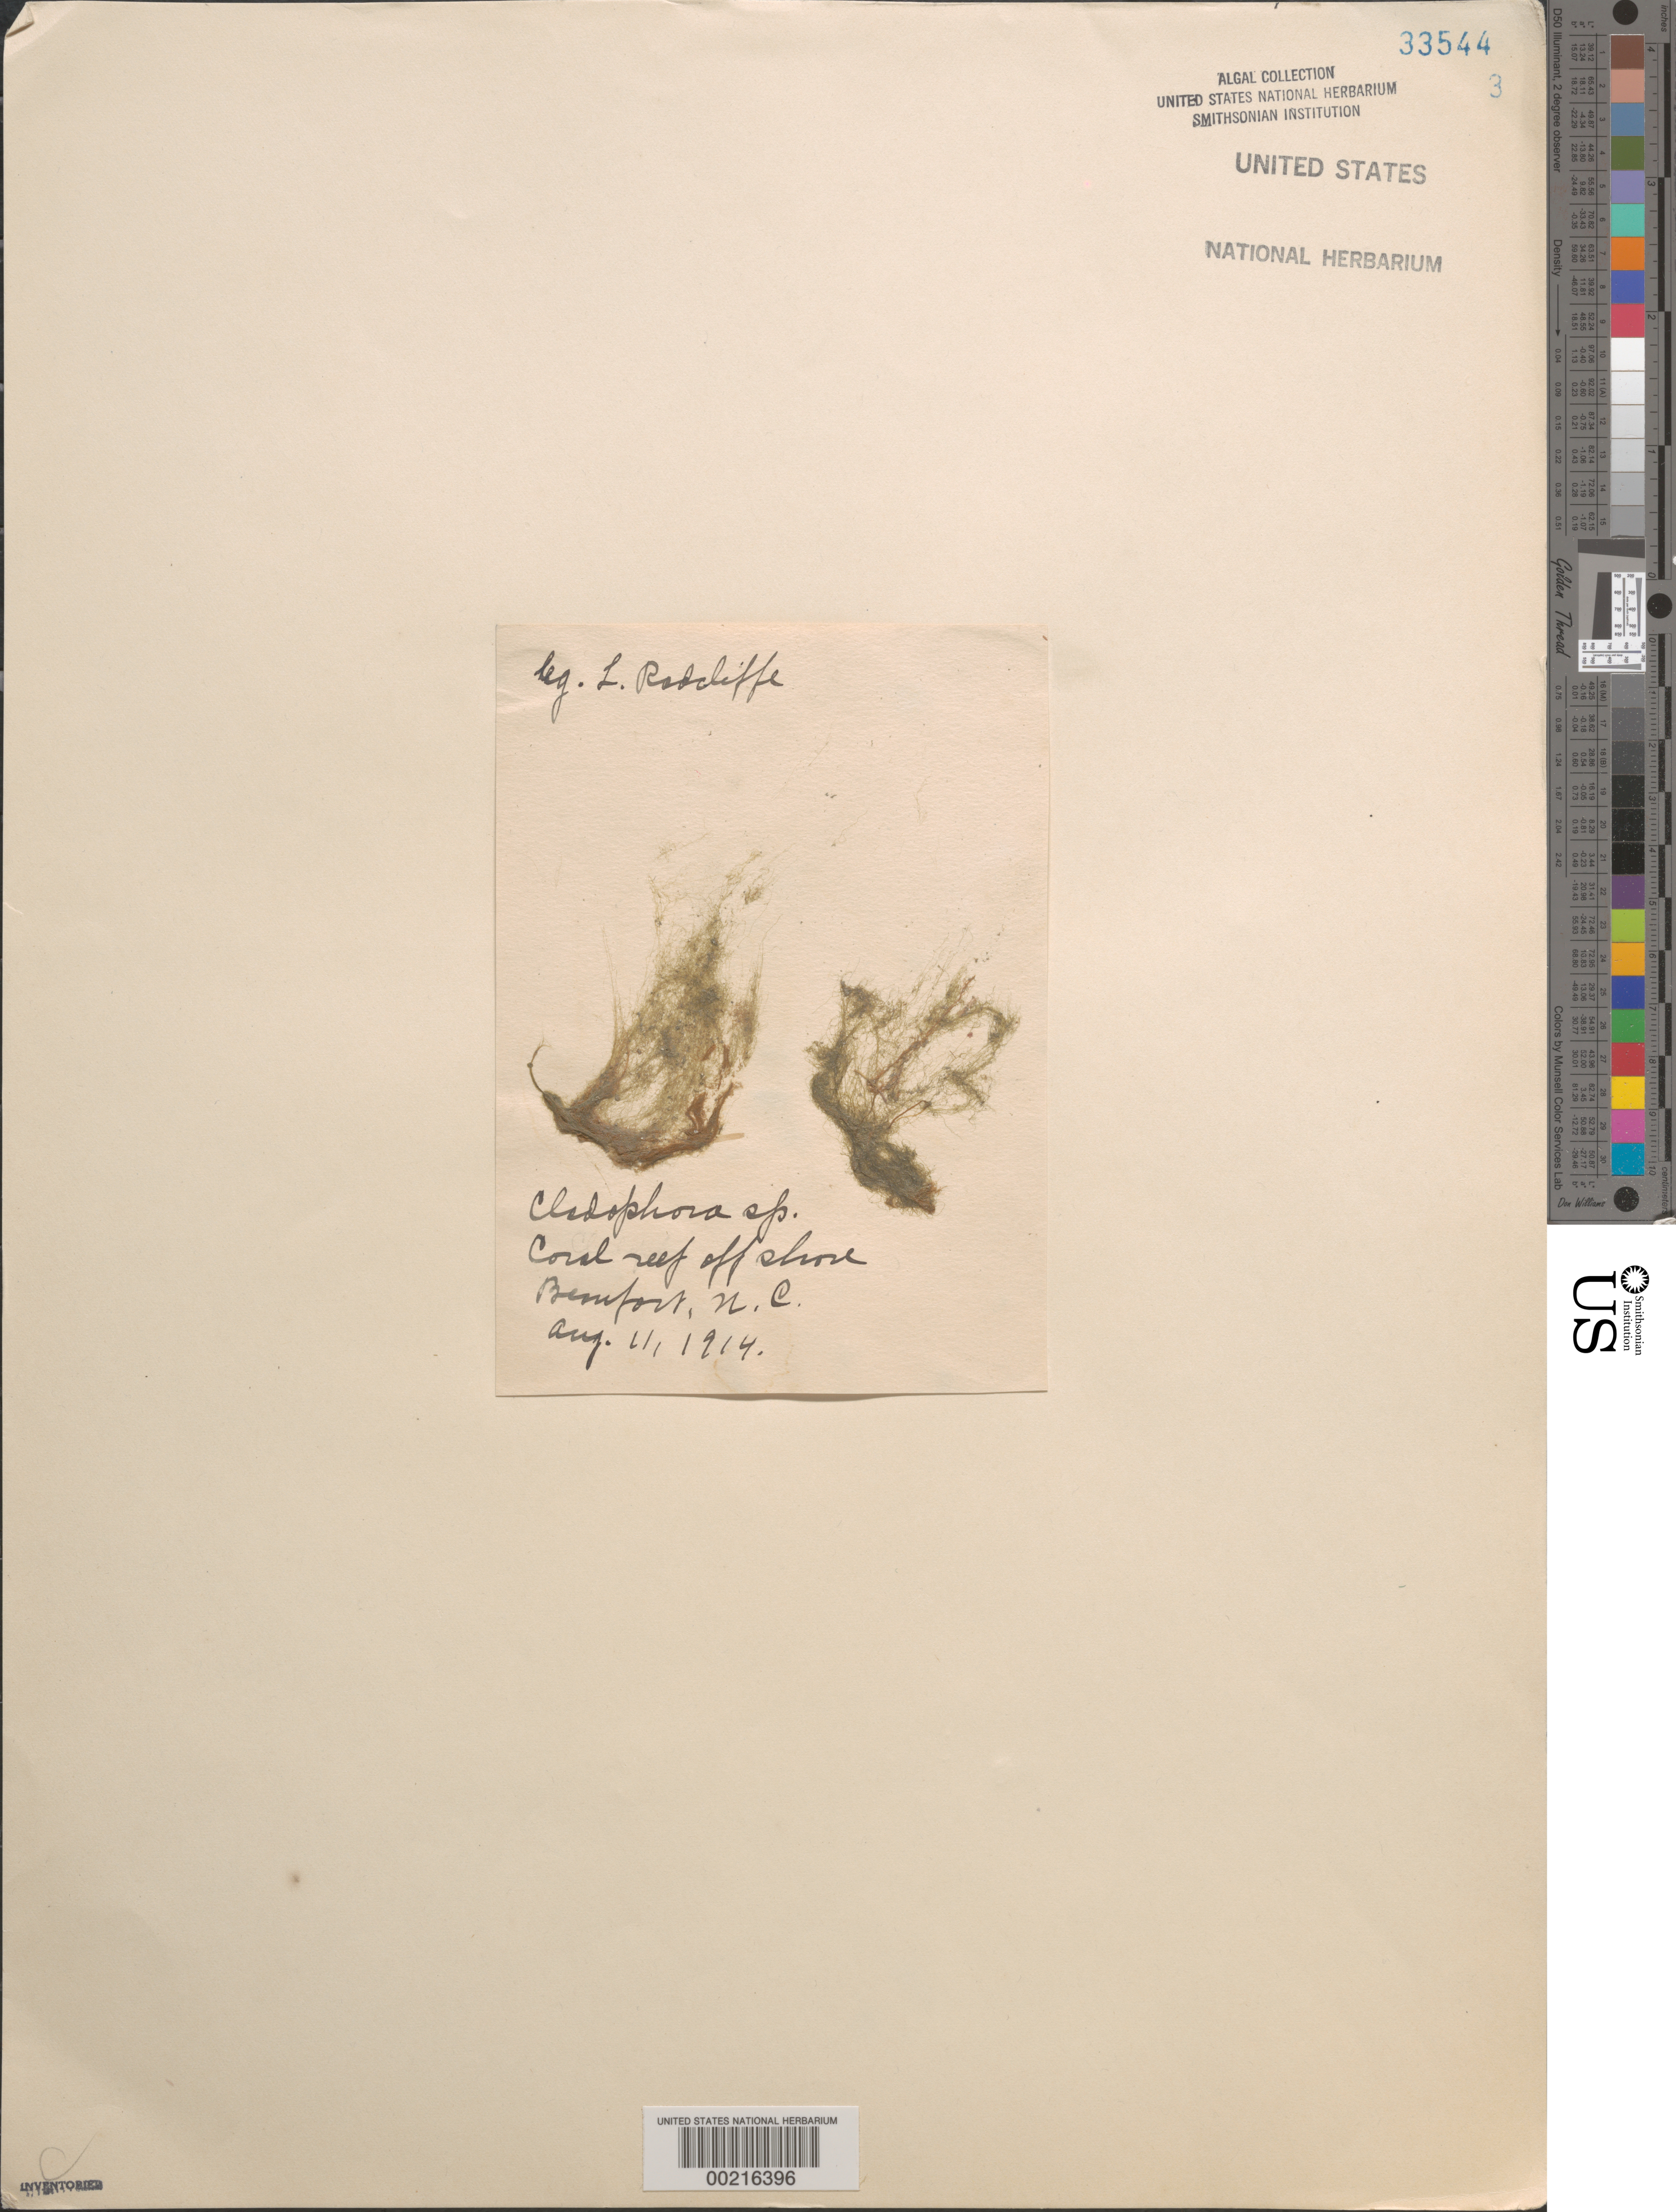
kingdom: Plantae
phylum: Chlorophyta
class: Ulvophyceae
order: Cladophorales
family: Cladophoraceae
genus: Cladophora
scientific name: Cladophora sp.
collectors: L. Radcliffe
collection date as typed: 11 Aug 1914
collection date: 1914-08-11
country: United States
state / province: North Carolina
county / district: Carteret County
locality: Coral reef off Beaufort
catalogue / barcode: US 33544